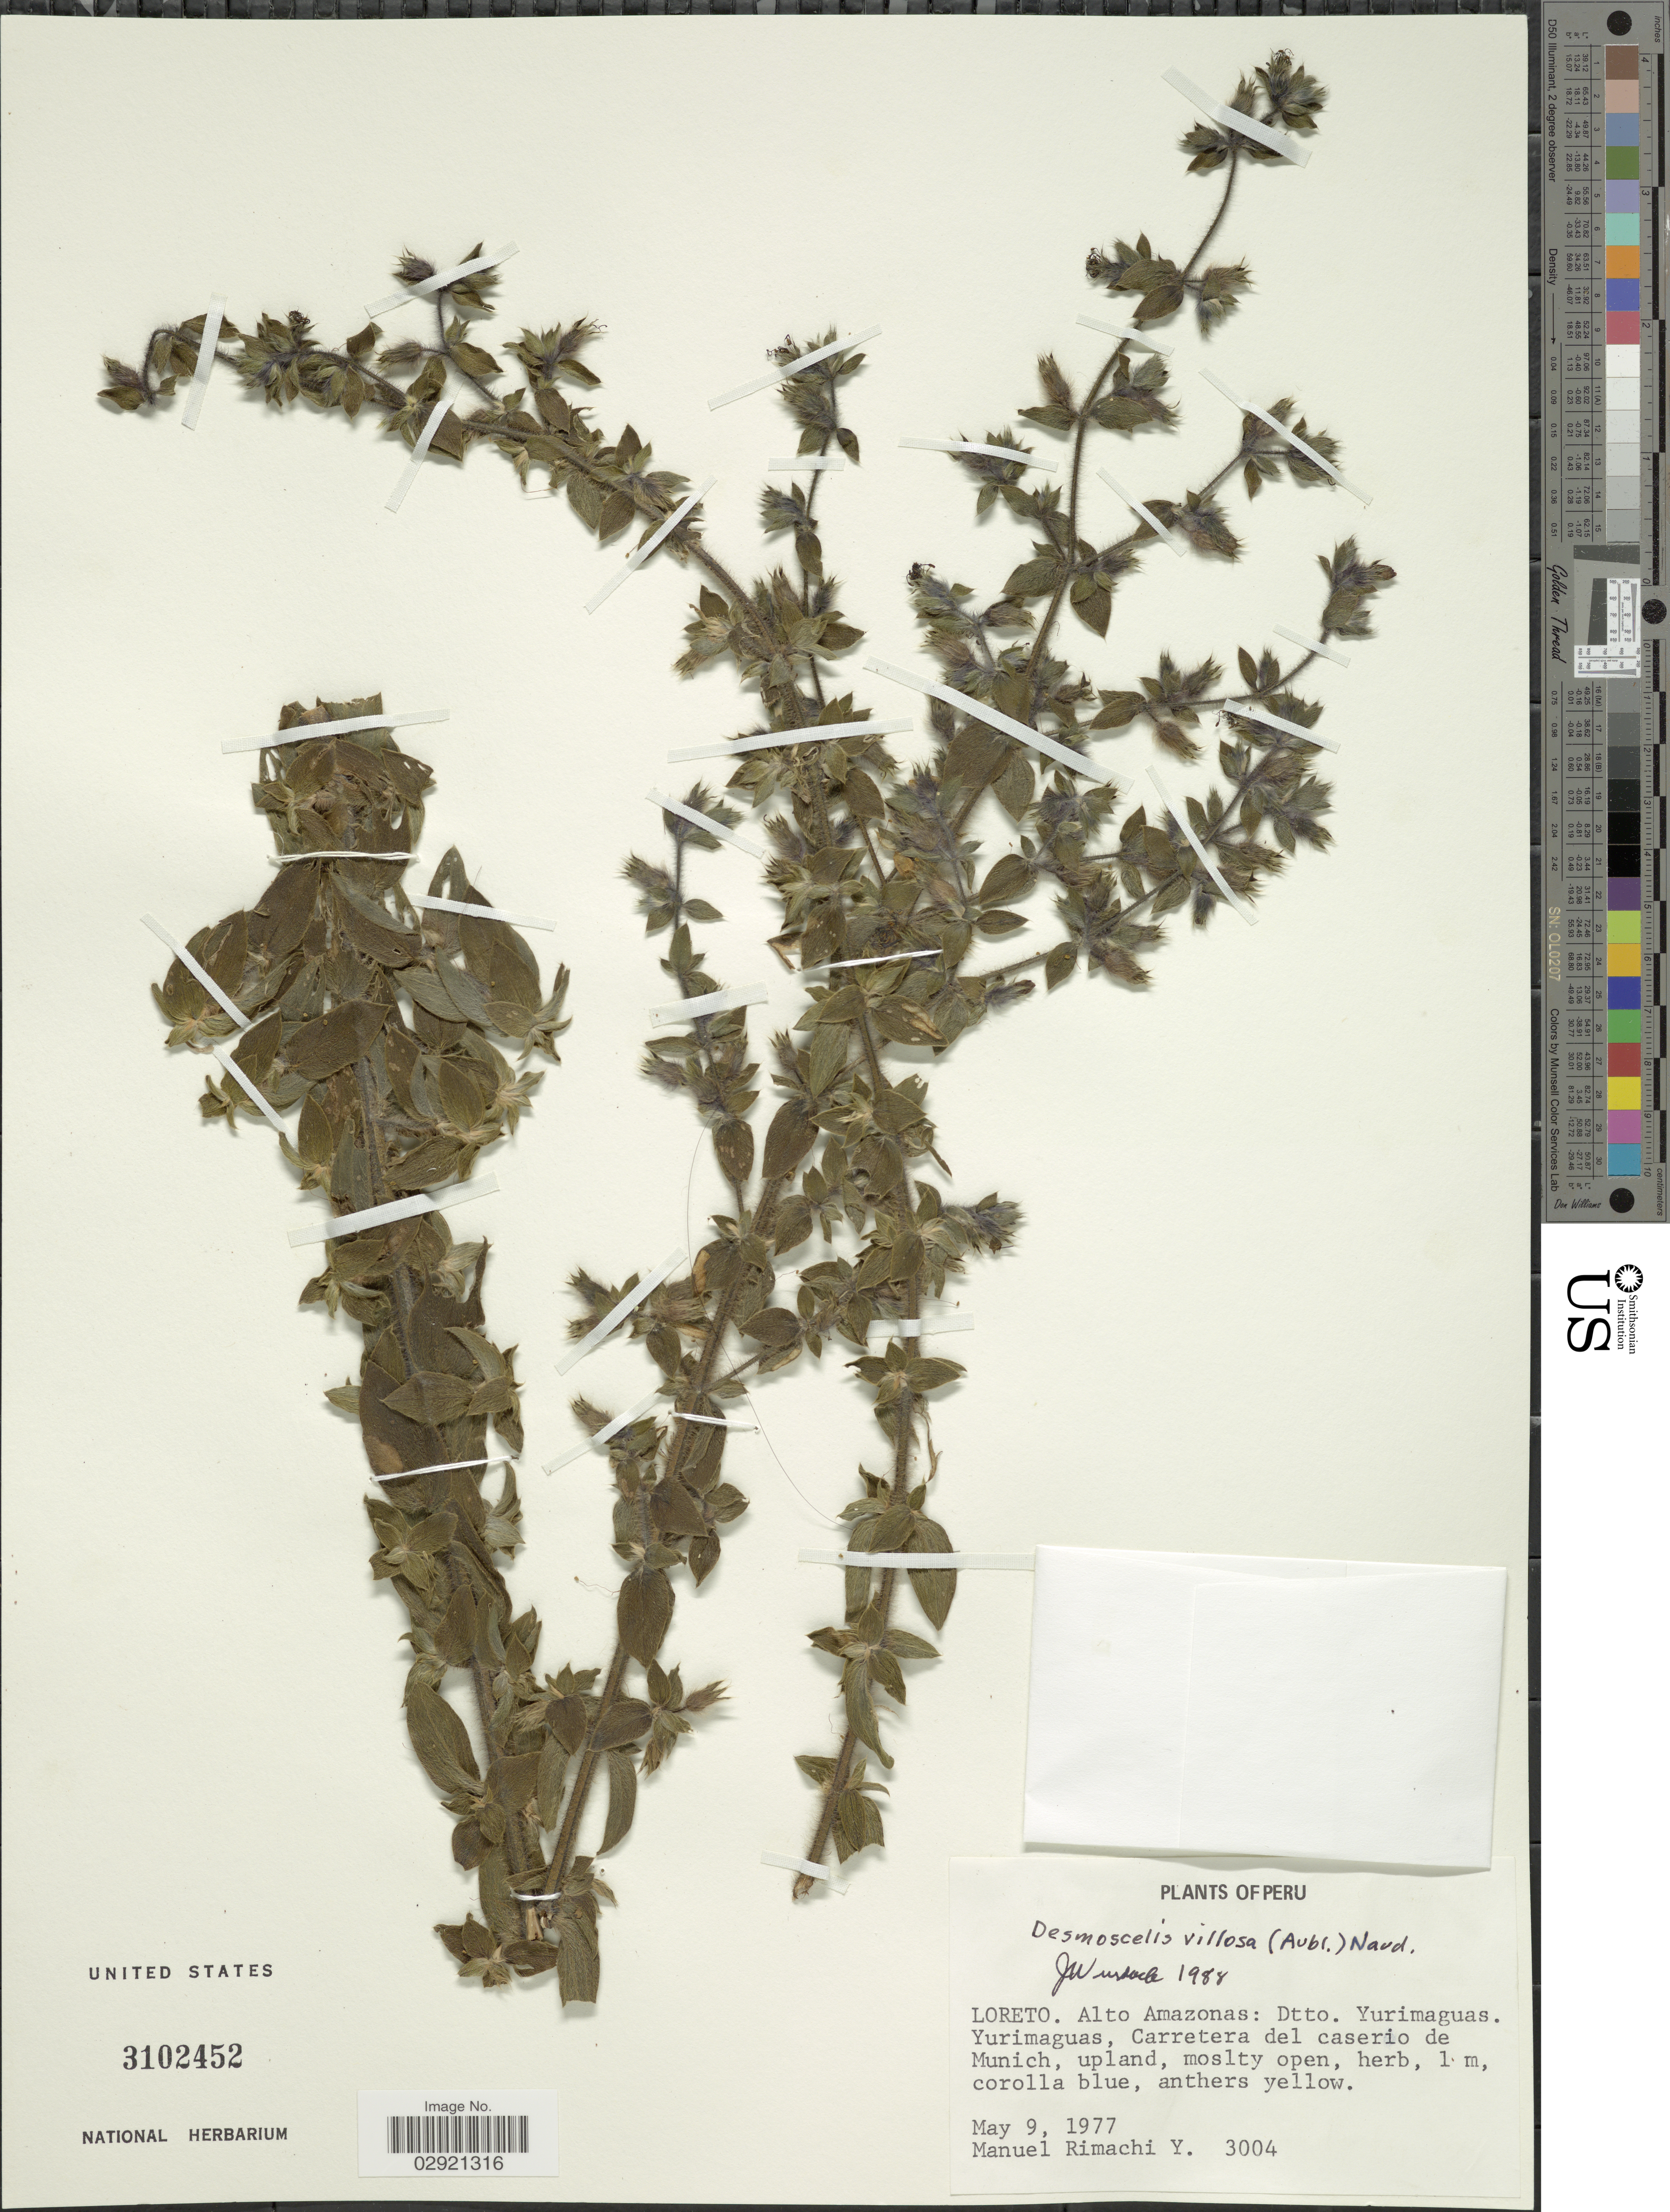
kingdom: Plantae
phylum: Tracheophyta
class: Magnoliopsida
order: Myrtales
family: Melastomataceae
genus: Desmoscelis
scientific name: Desmoscelis villosa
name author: (Aubl.) Naudin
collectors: M. Rimachi Y.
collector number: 3004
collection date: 1977-05-09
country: Peru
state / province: Loreto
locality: Alto Amazonas: Dtto. Yurimaguas. Yurimaguas, Carretera del caserio de Munich.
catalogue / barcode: US 3102452